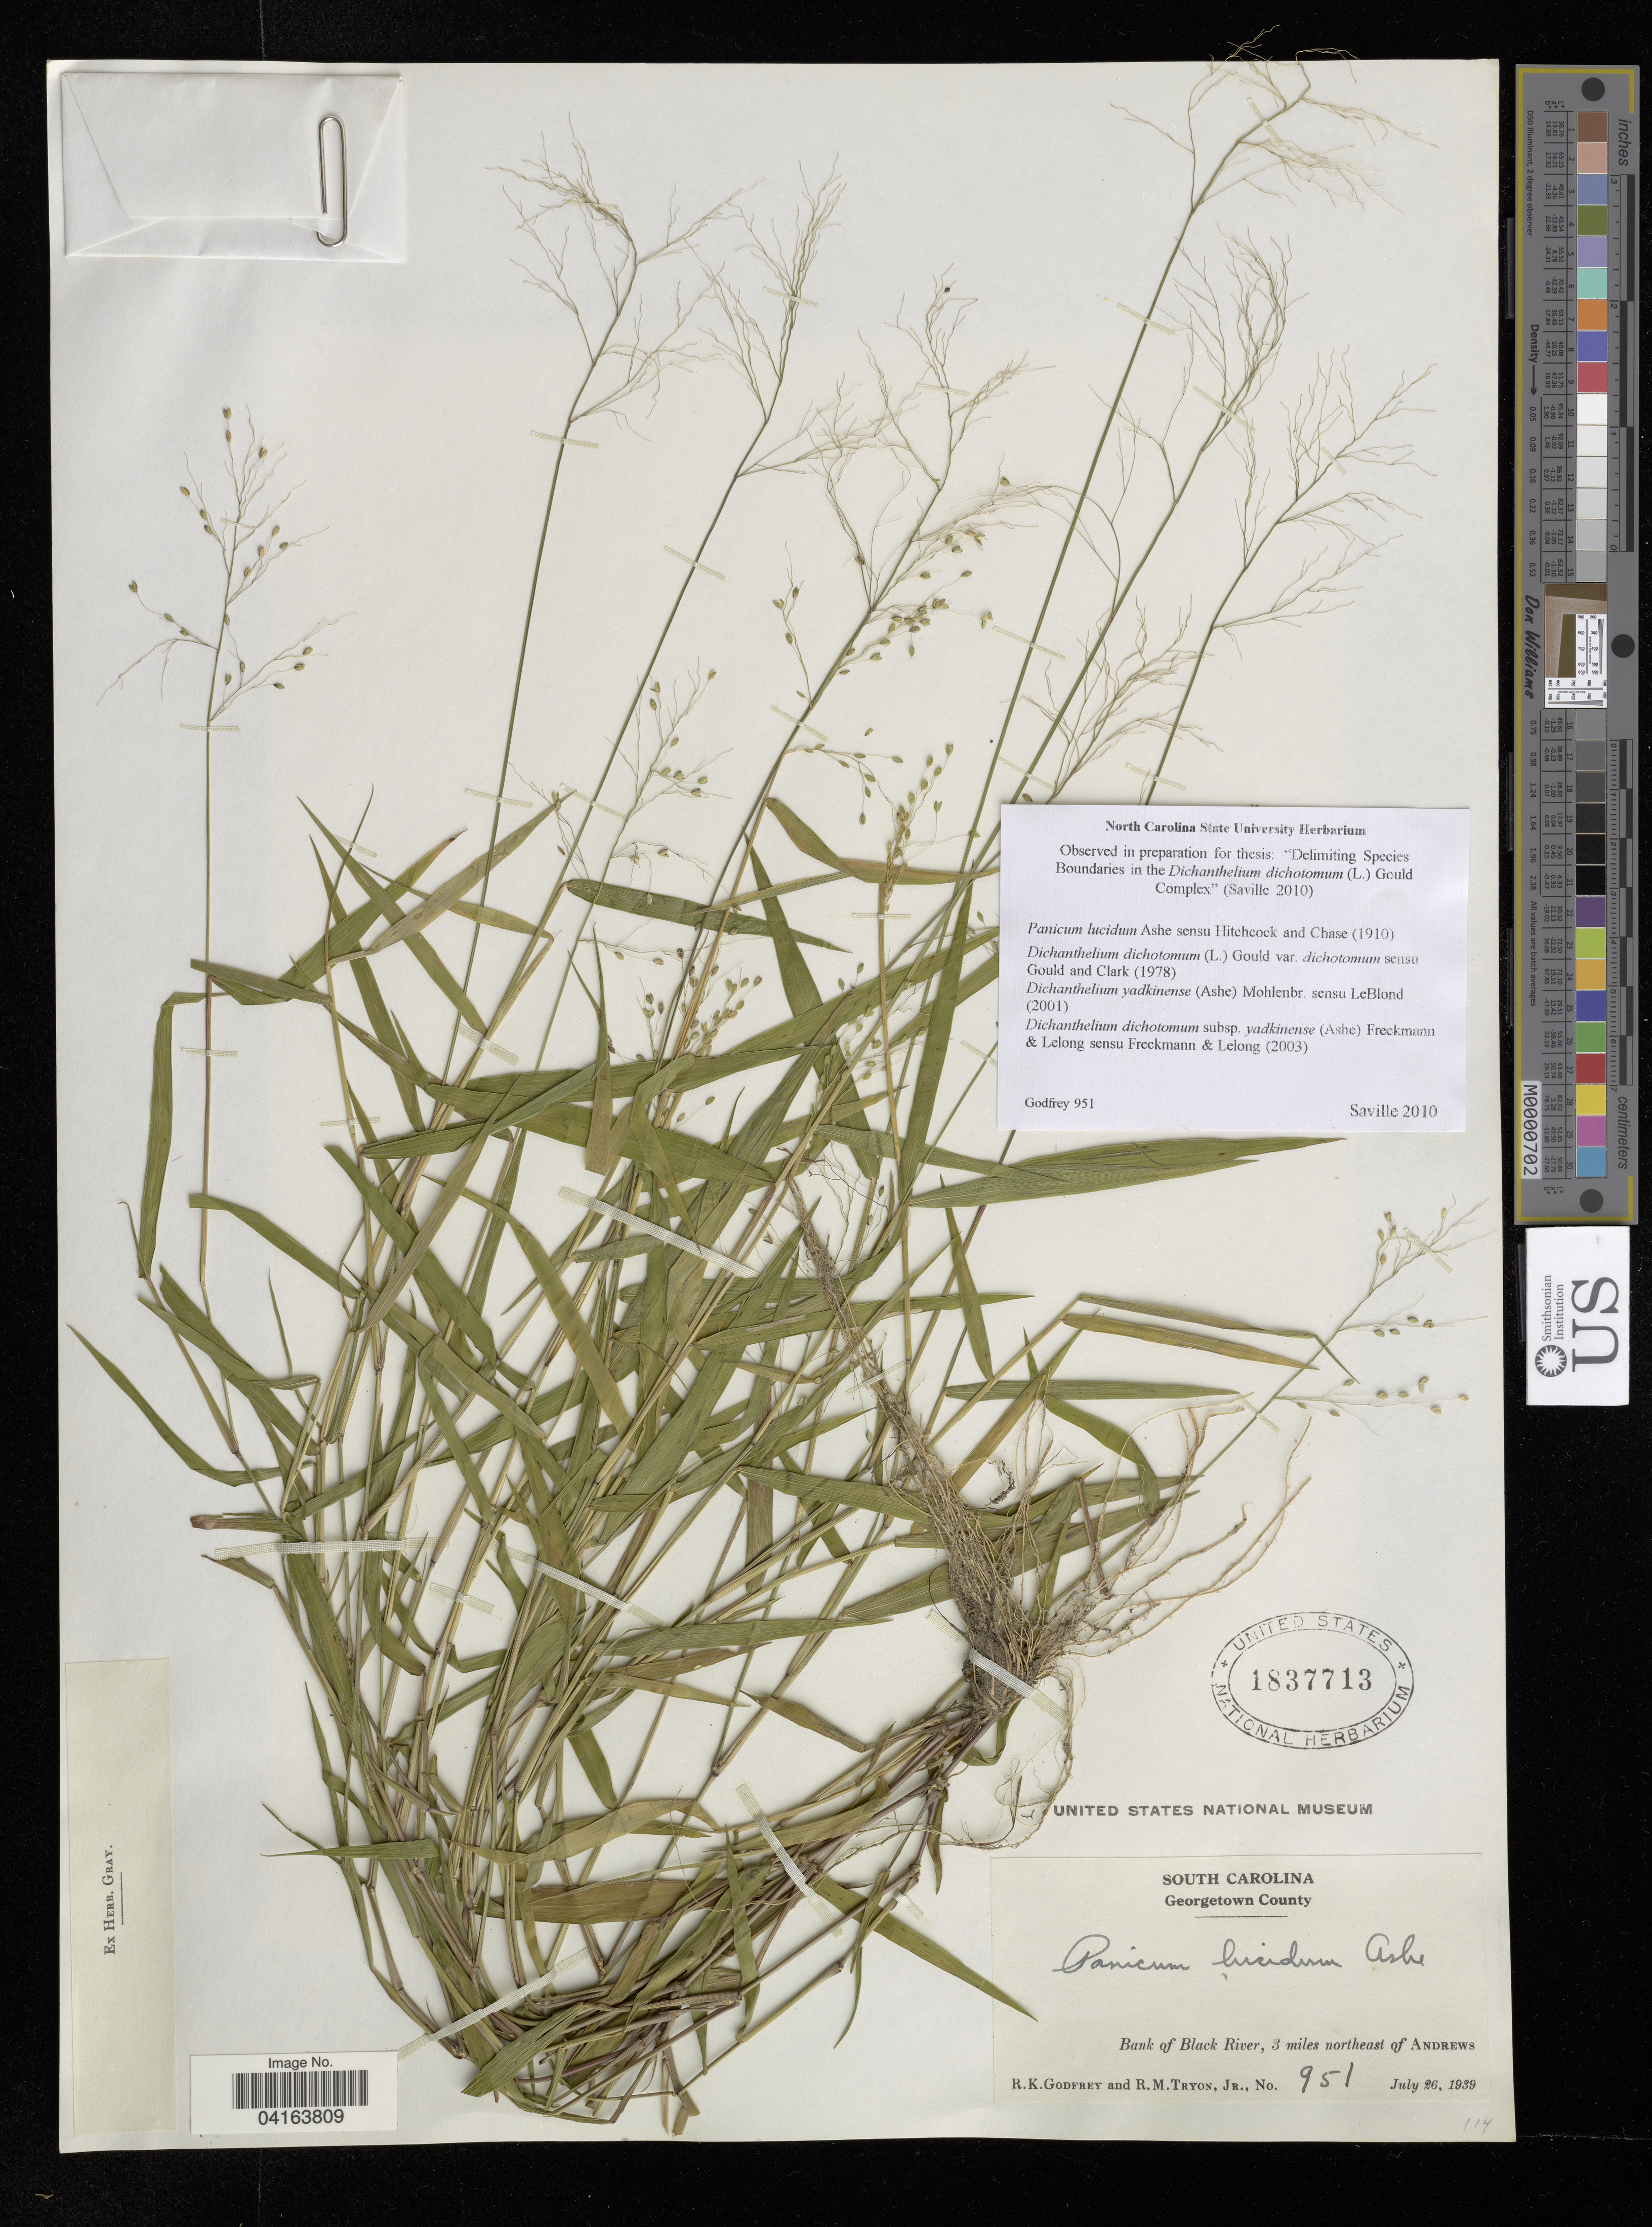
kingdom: Plantae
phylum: Tracheophyta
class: Liliopsida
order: Poales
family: Poaceae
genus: Dichanthelium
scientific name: Dichanthelium dichotomum subsp. yadkinense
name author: (Ashe) Freckmann & Lelong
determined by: Saville, A. C., (NCSC), North Carolina State University (UNITED STATES)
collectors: R. K. Godfrey & R. M. Tryon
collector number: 951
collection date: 1939-07-26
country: United States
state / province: South Carolina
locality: Georgetown County. Bank of Black River, 3 miles northeast of Andrews.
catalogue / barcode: US 1837713